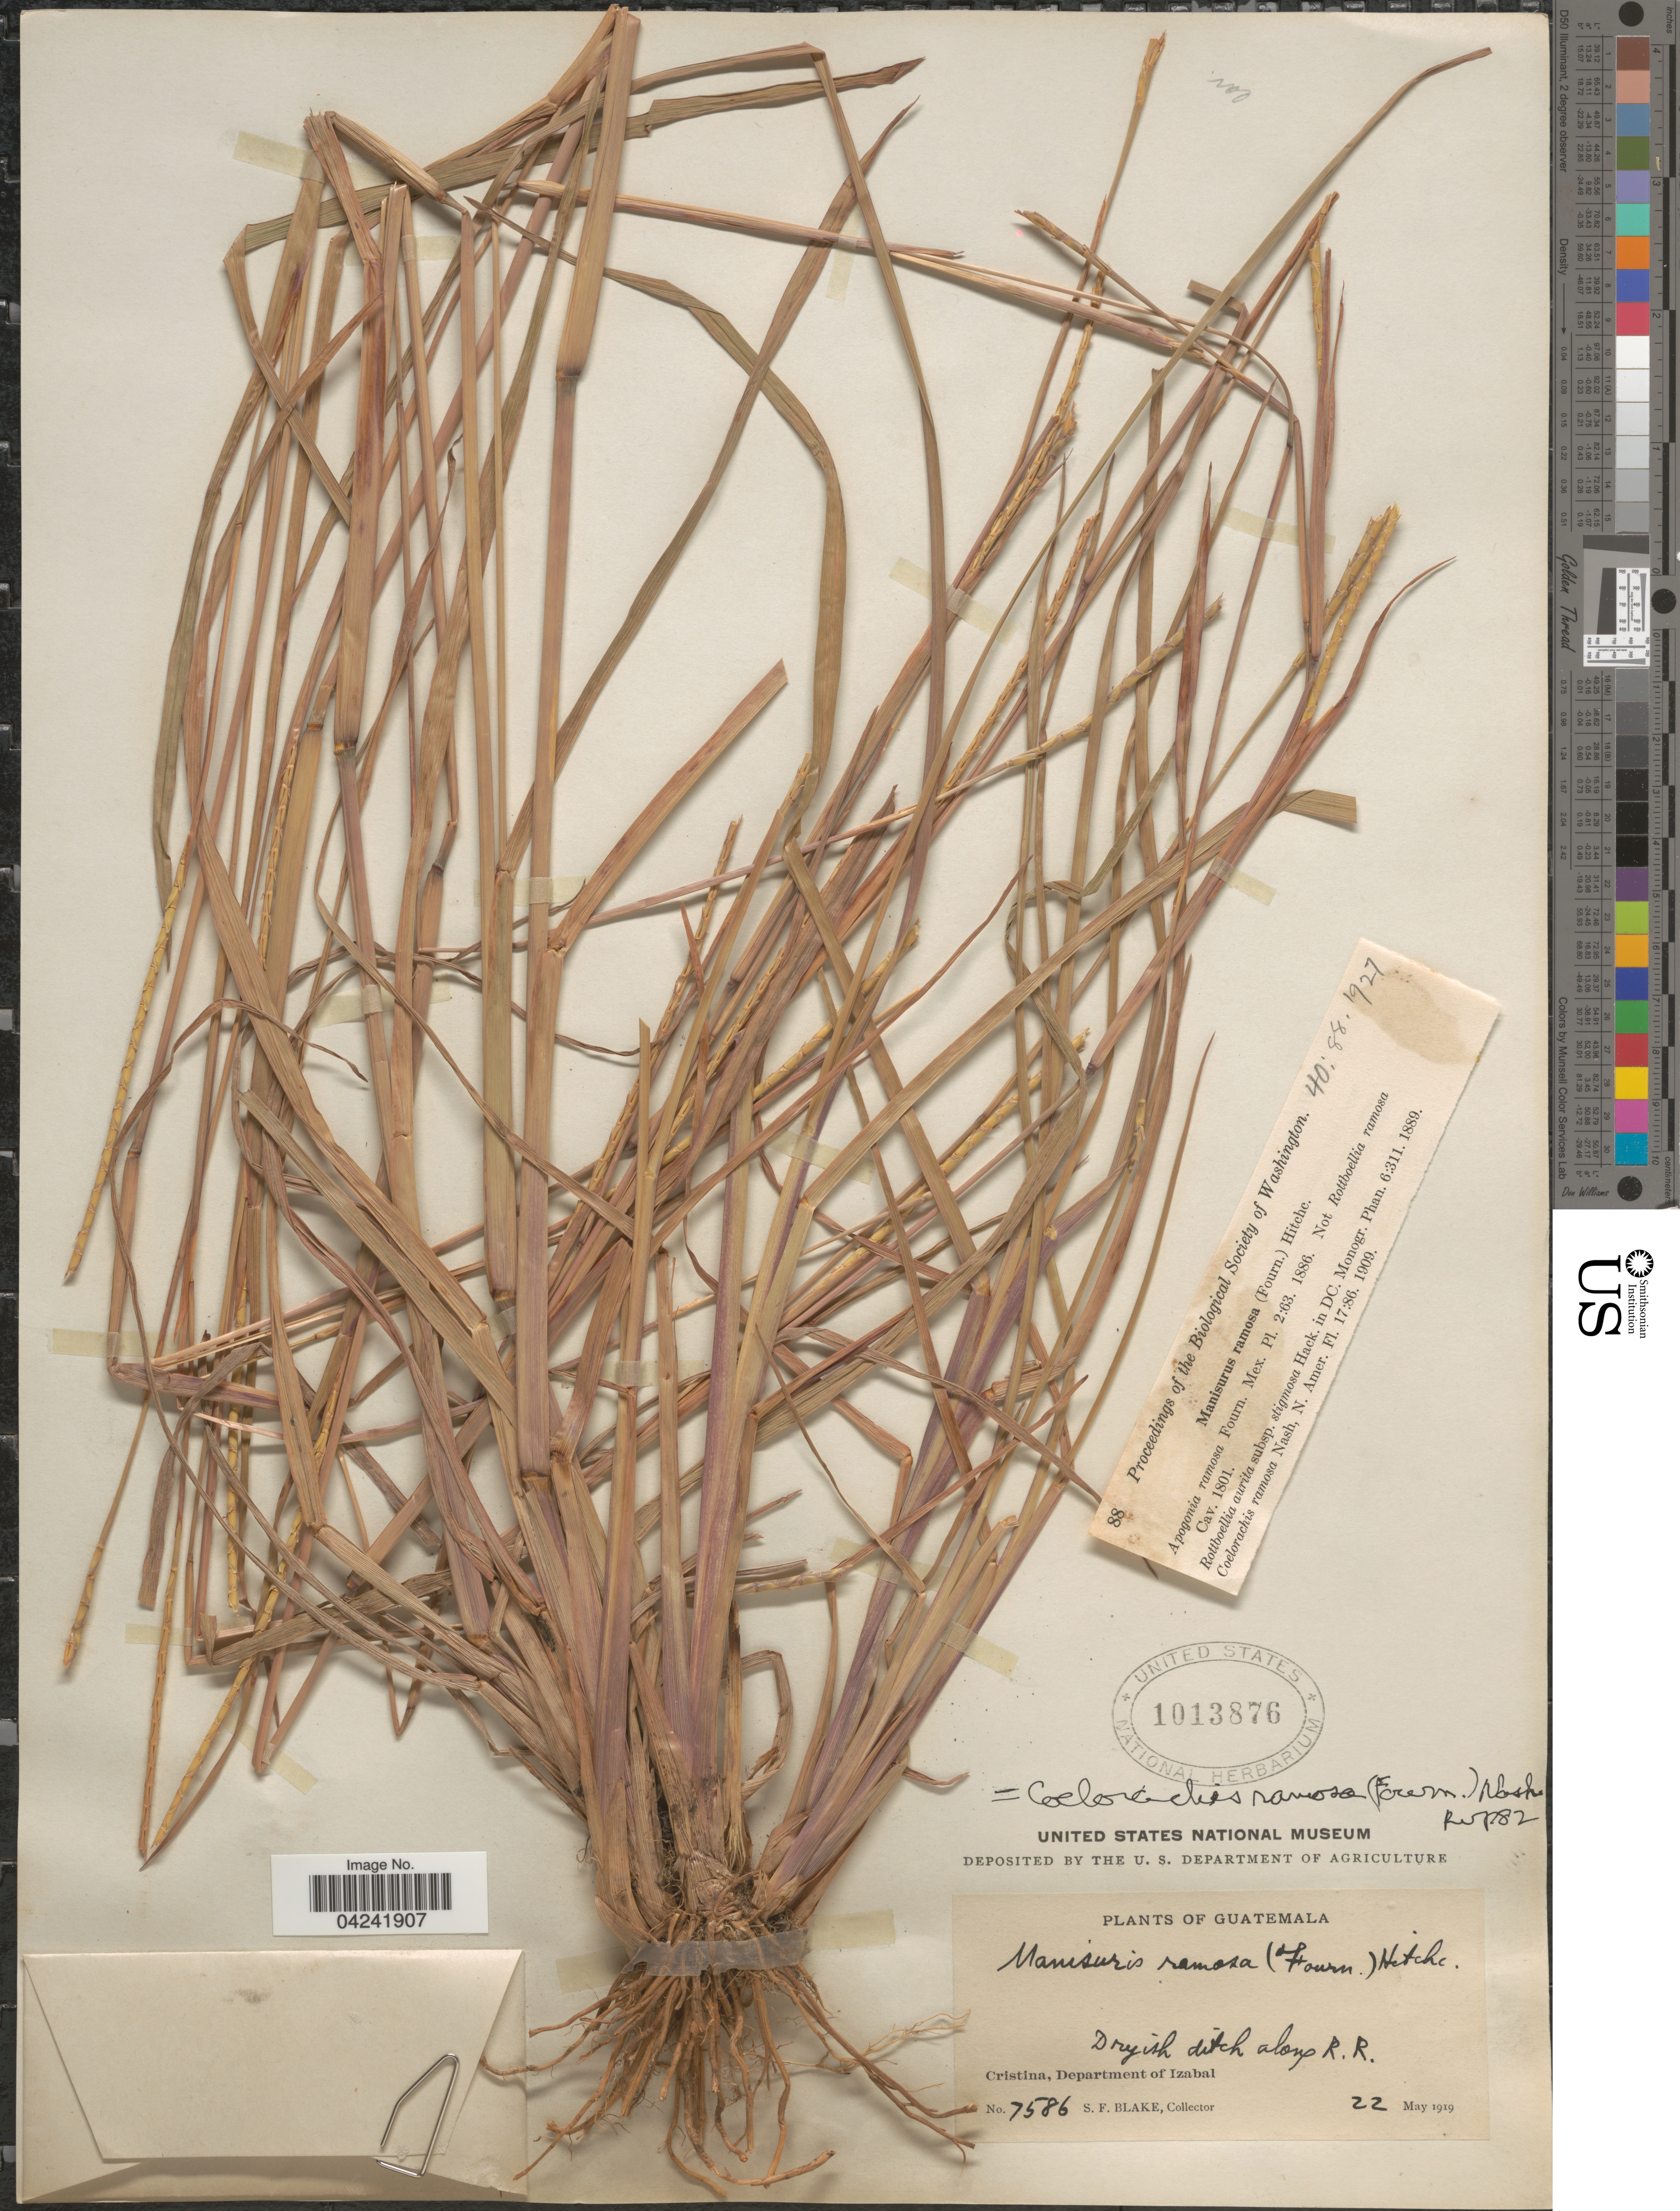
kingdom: Plantae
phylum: Tracheophyta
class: Liliopsida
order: Poales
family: Poaceae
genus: Mnesithea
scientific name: Mnesithea ramosa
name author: (E. Fourn.) de Koning & Sosef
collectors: S. Blake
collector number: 7586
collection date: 1919-05-22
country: Guatemala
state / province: Izabal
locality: Dryish ditch along R.R. Cristina, Department of Izabal.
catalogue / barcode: US 1013876